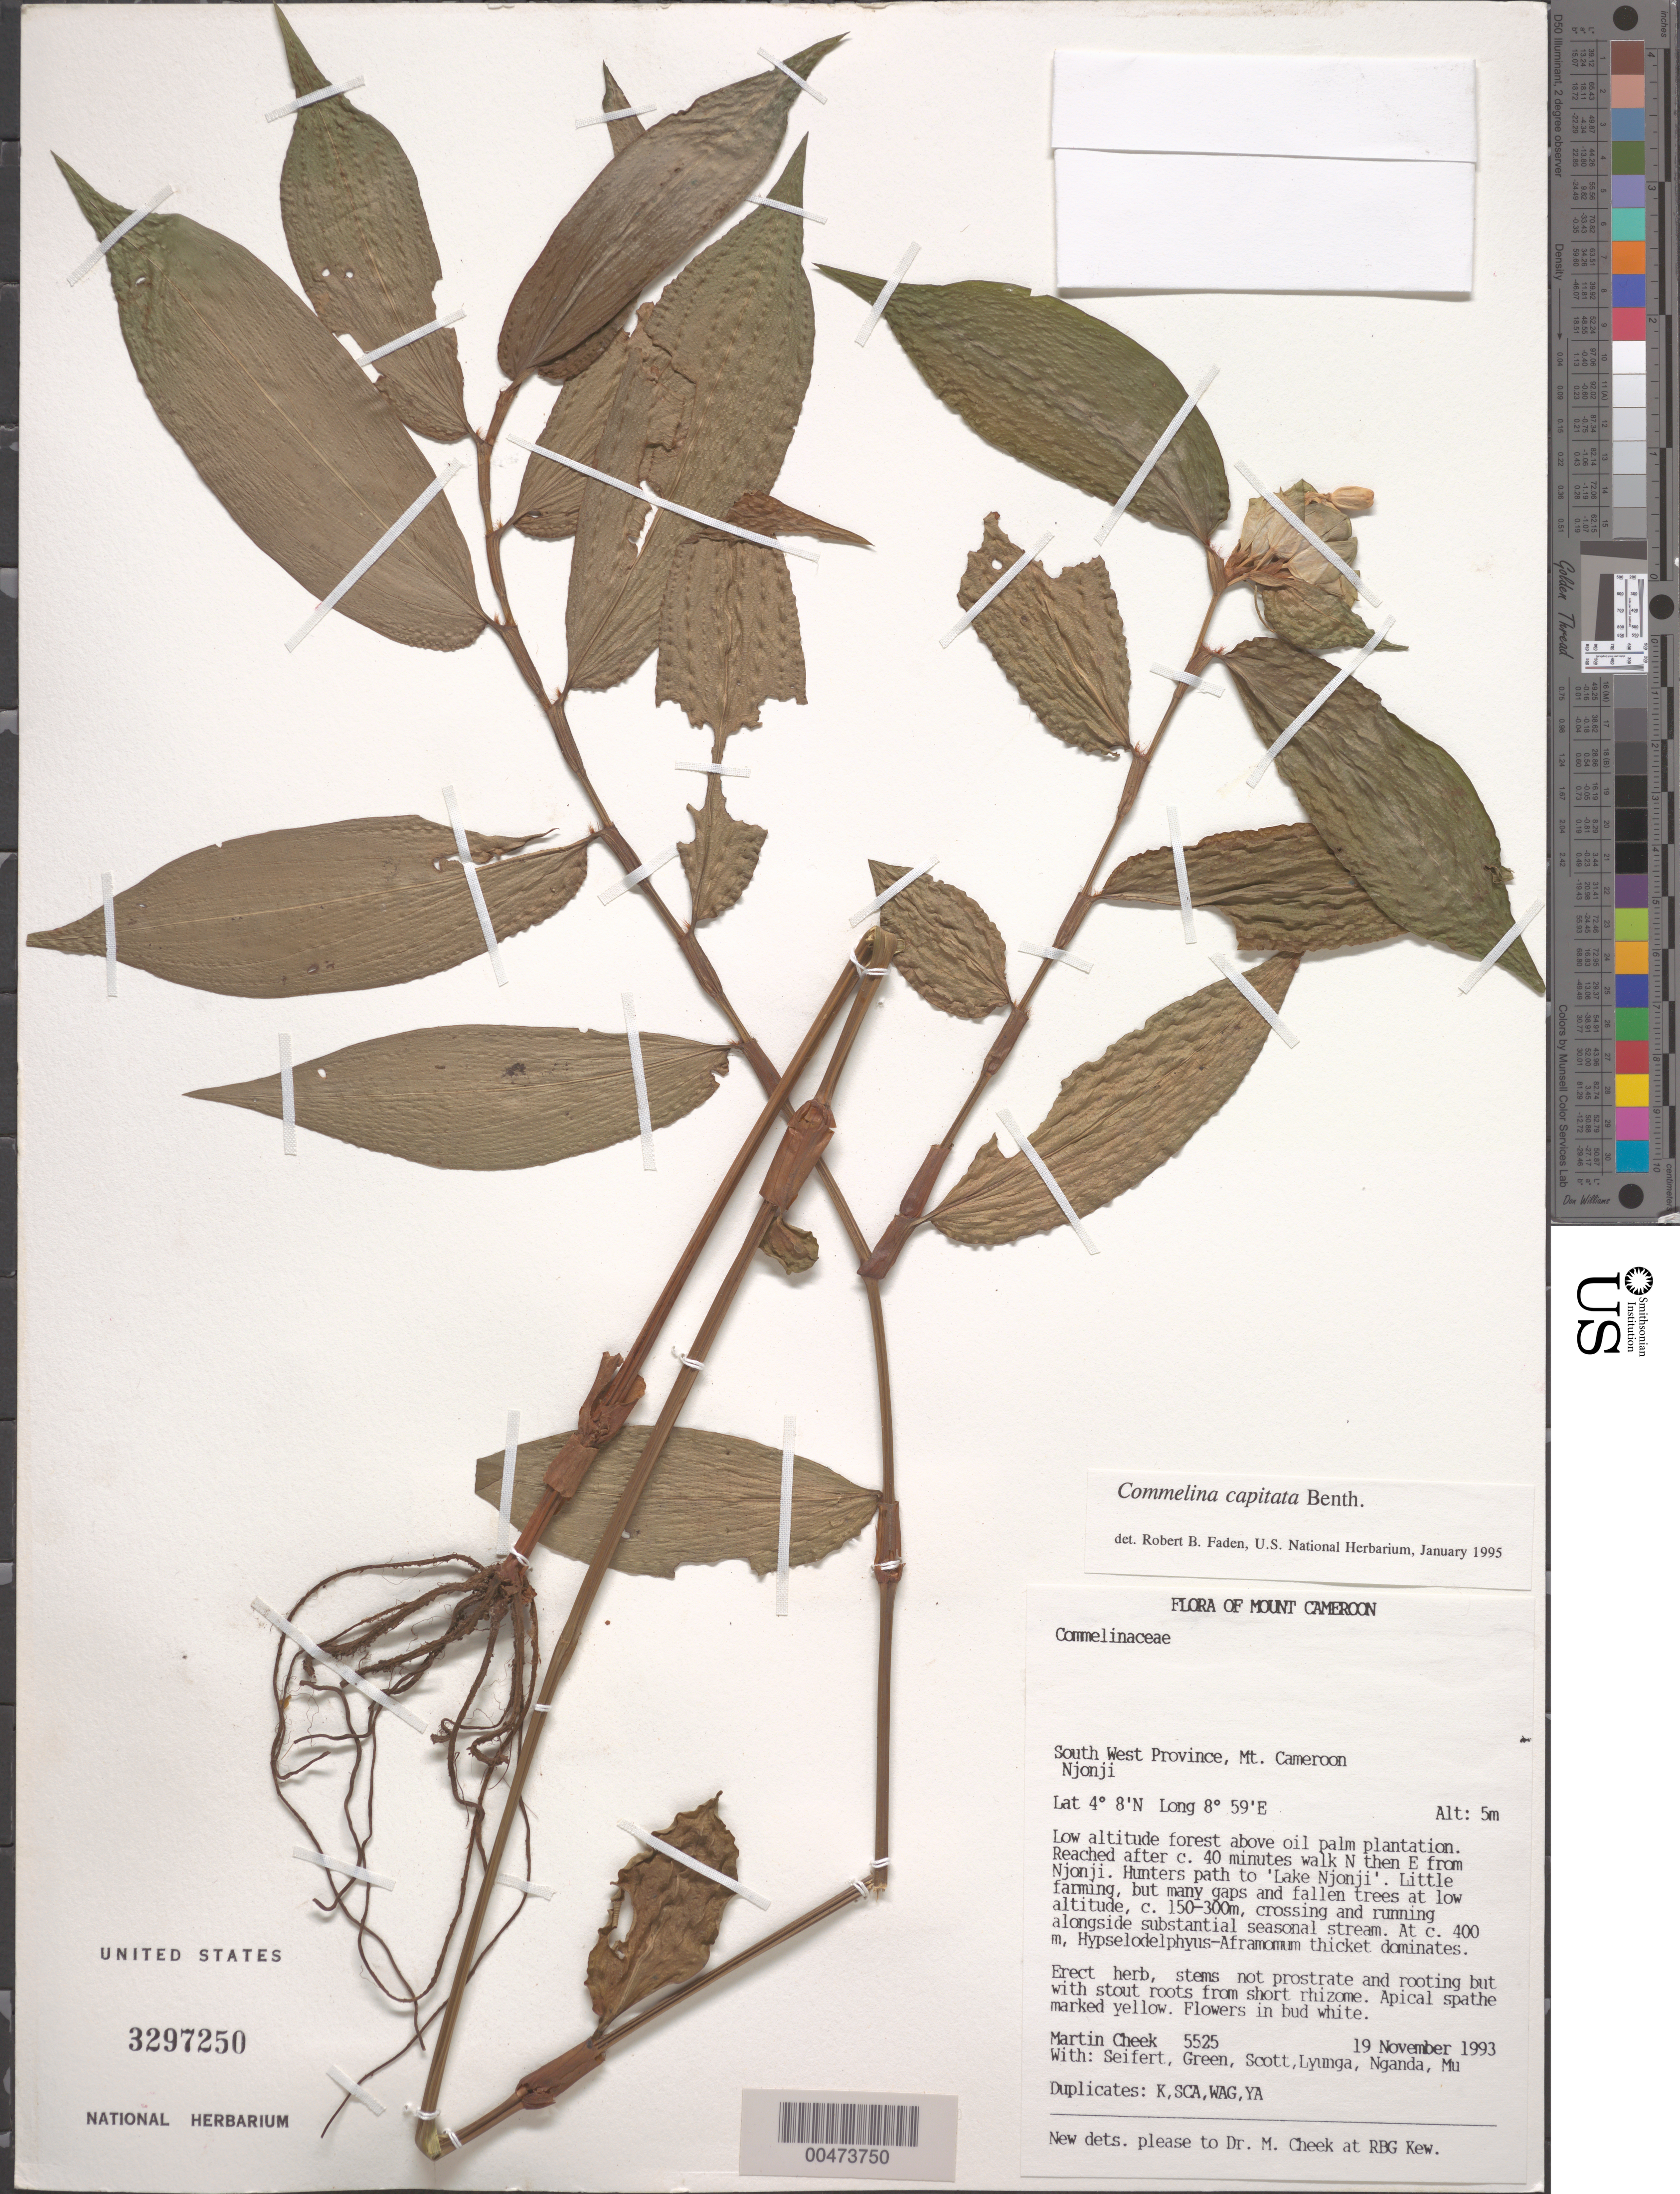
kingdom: Plantae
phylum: Tracheophyta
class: Liliopsida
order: Commelinales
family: Commelinaceae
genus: Commelina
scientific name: Commelina capitata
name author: Benth.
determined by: Faden, Robert B., (US), Smithsonian Institution - National Museum of Natural History (UNITED STATES)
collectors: M. Cheek, -. Seifert, -. Green, -- Scott, -. Lyunga, -. Nganda & -. Mu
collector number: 5525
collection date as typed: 19 Nov 1993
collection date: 1993-11-19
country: Cameroon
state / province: Sud-Ouest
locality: Mt cameroon, njonji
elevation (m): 5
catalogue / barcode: US 3297250